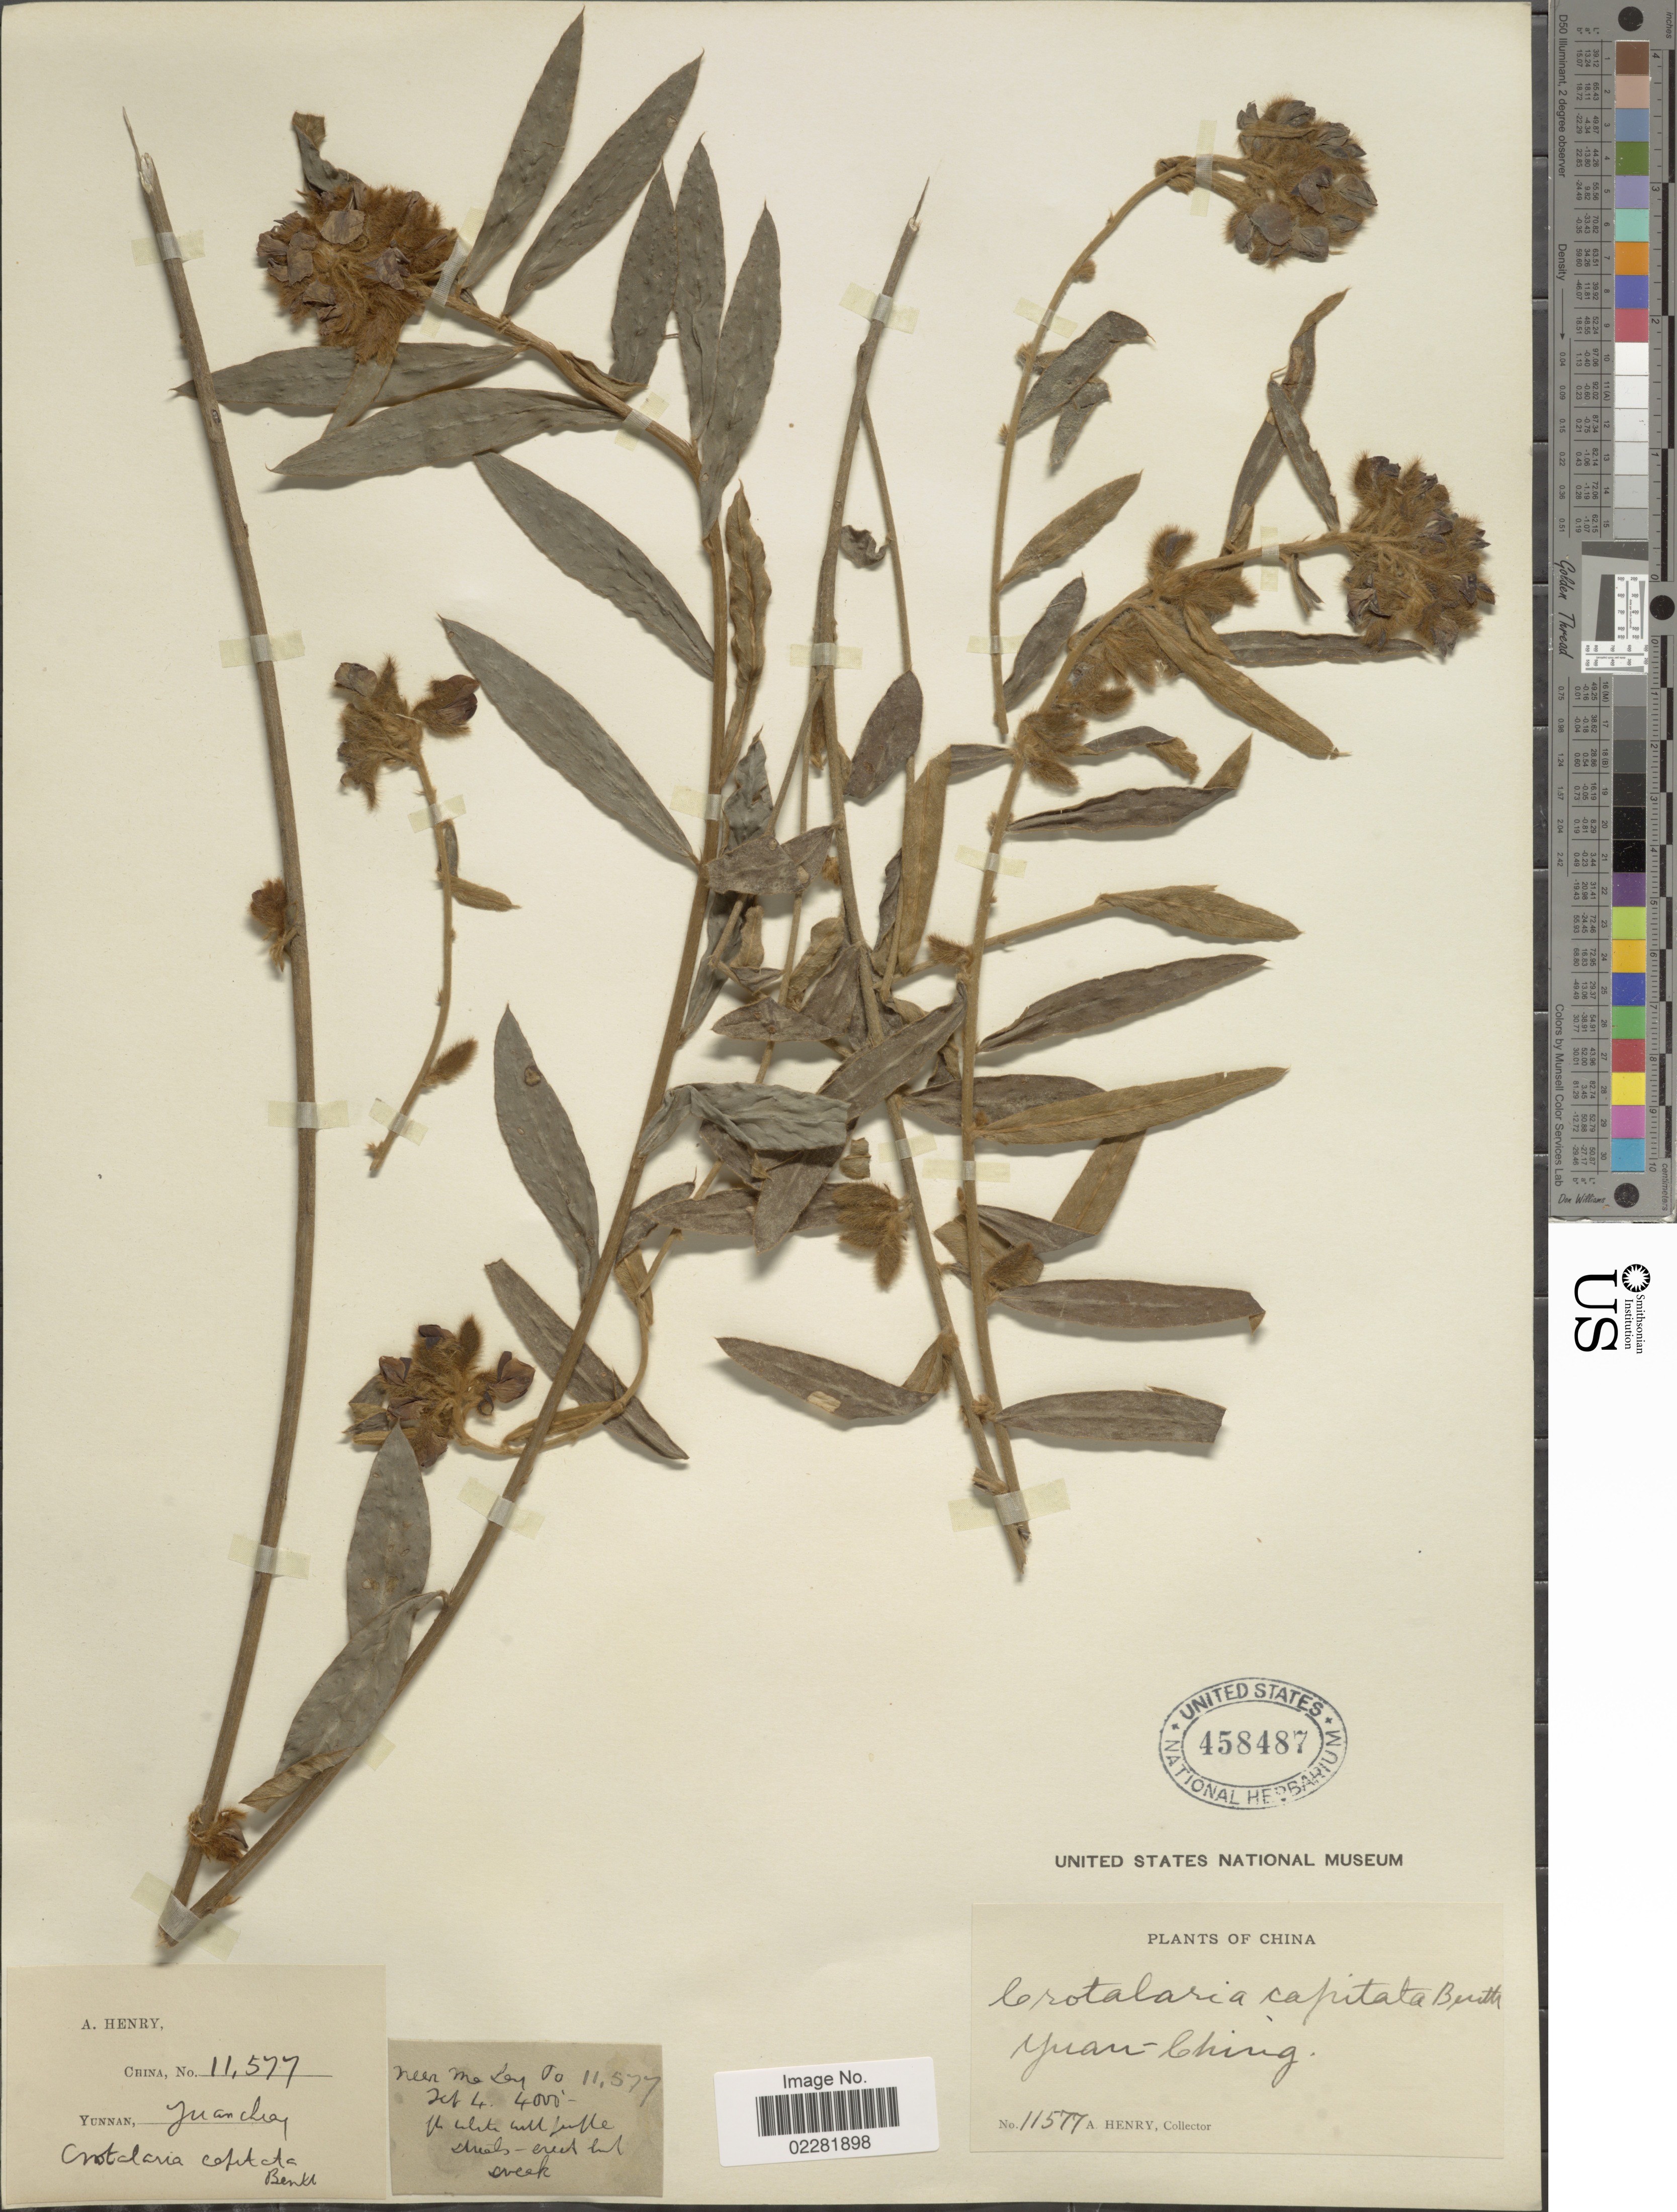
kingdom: Plantae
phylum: Tracheophyta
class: Magnoliopsida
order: Fabales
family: Fabaceae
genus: Crotalaria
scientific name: Crotalaria capitata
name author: Benth. ex Lam.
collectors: A. Henry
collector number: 11577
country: China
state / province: Yunnan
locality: Yuan Ching. Near Ma Lay Po.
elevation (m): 1219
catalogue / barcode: US 458487